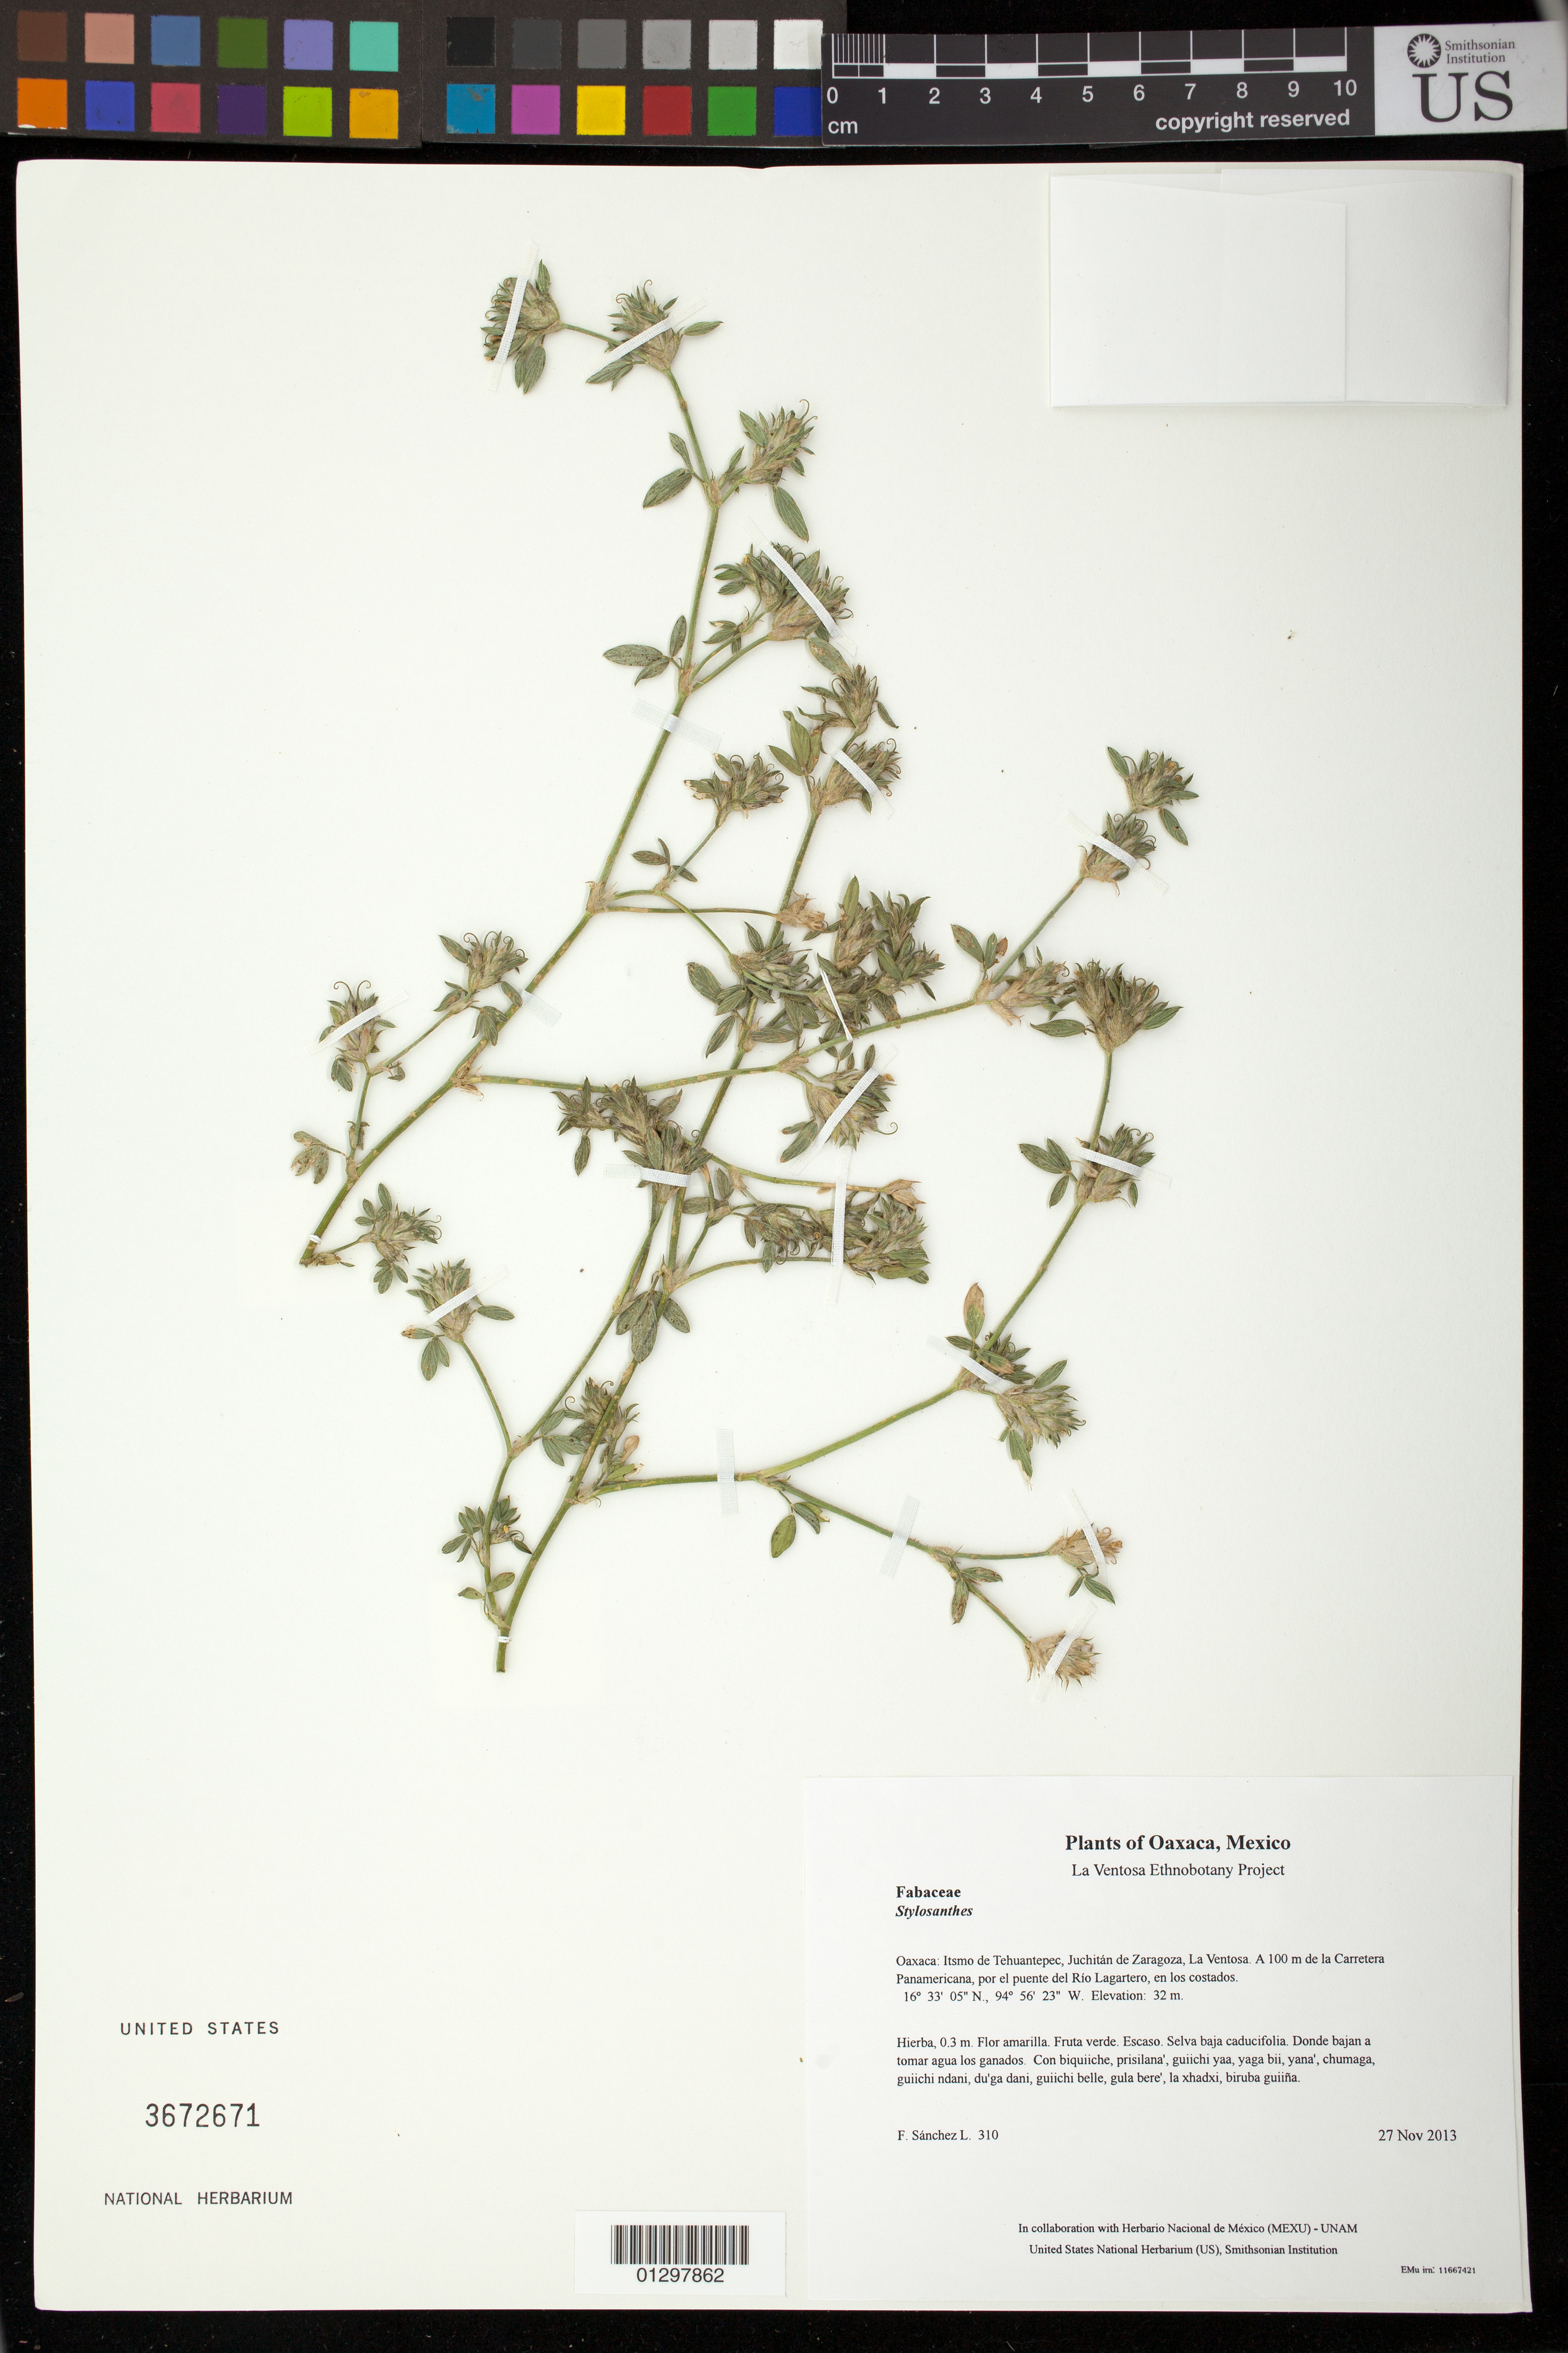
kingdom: Plantae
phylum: Tracheophyta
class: Magnoliopsida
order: Fabales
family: Fabaceae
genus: Stylosanthes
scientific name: Stylosanthes humilis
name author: Kunth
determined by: Velasco G., Kenia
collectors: F. Sánchez L.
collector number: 310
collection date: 2013-11-27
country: Mexico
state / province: Oaxaca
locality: Itsmo de Tehuantepec, Juchitán de Zaragoza, La Ventosa. A 100 m de la Carretera Panamericana, por el puente del Río Lagartero, en los costados.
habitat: Selva baja caducifolia. Donde bajan a tomar agua los ganados.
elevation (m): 32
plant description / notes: JEBOT, MEXU, SERO, US; Guixi bandaga. 0.3 m. Guie' naguchi. Cuaananaxhi naga'. Huaxie'.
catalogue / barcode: US 3672671